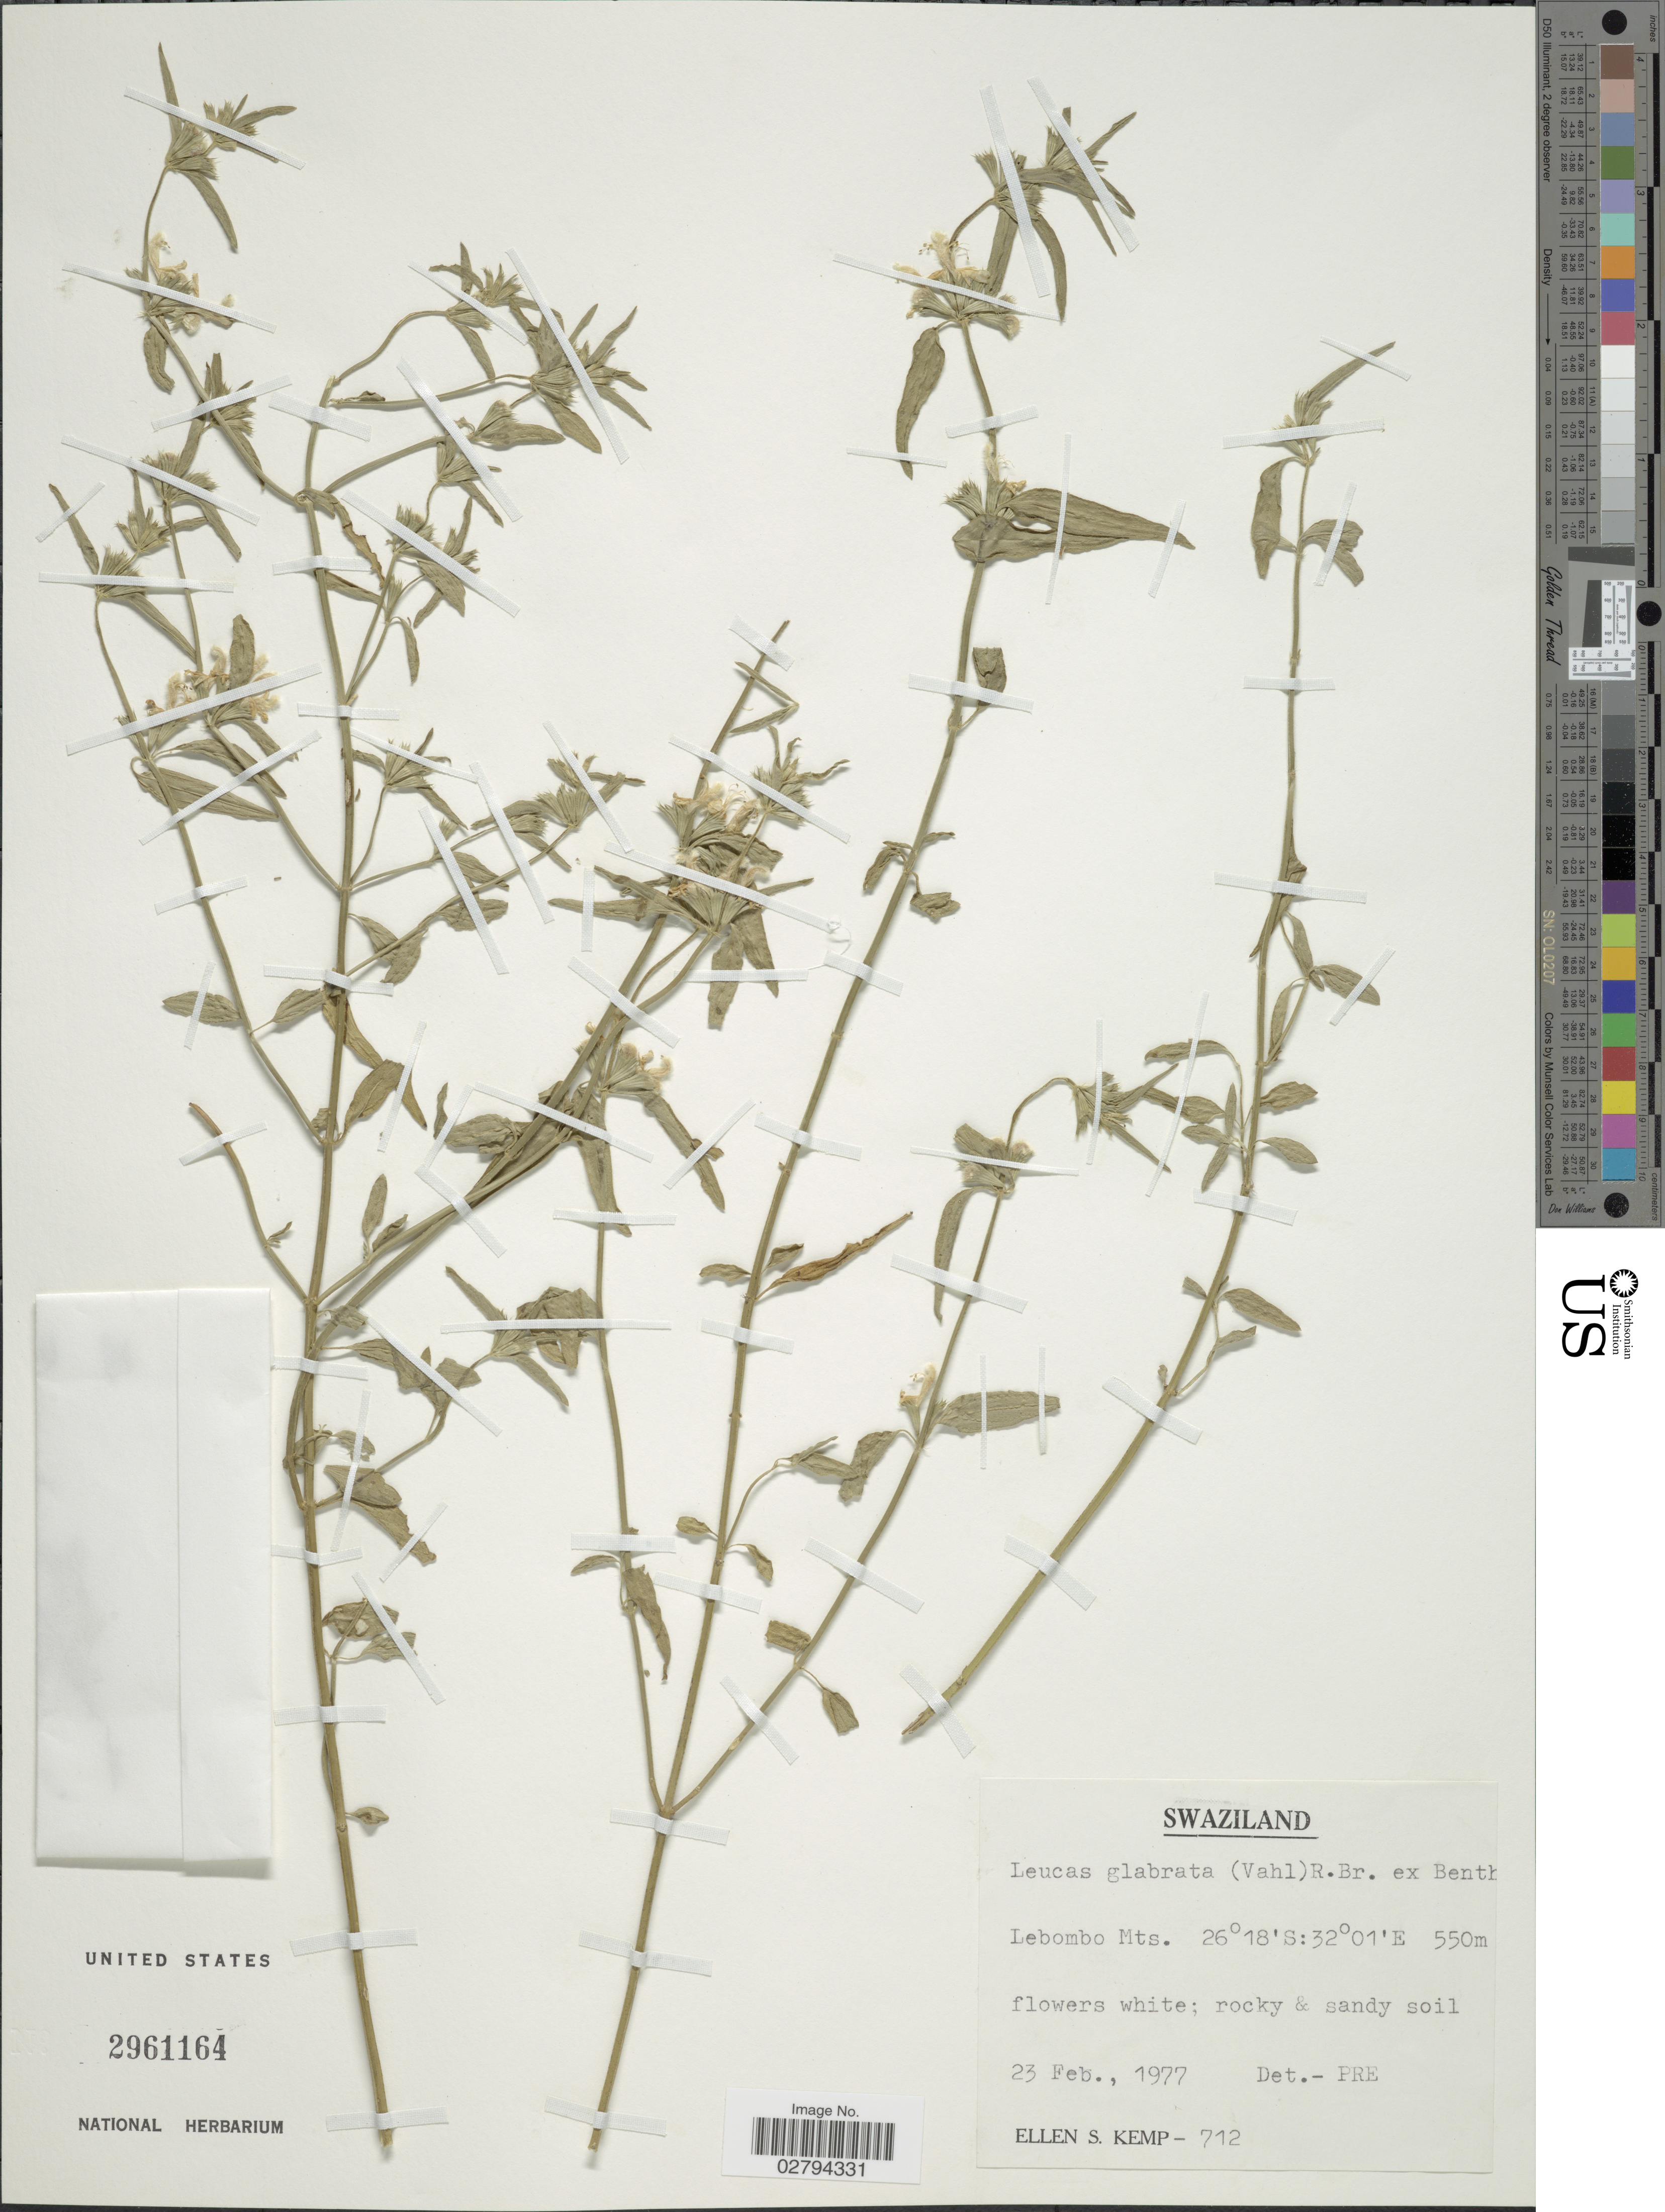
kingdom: Plantae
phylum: Tracheophyta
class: Magnoliopsida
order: Lamiales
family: Lamiaceae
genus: Leucas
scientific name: Leucas glabrata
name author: (Vahl) Sm.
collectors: E. S. Kemp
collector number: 712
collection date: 1977-02-23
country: Eswatini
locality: Lebombo Mts.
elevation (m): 550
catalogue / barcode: US 2961164